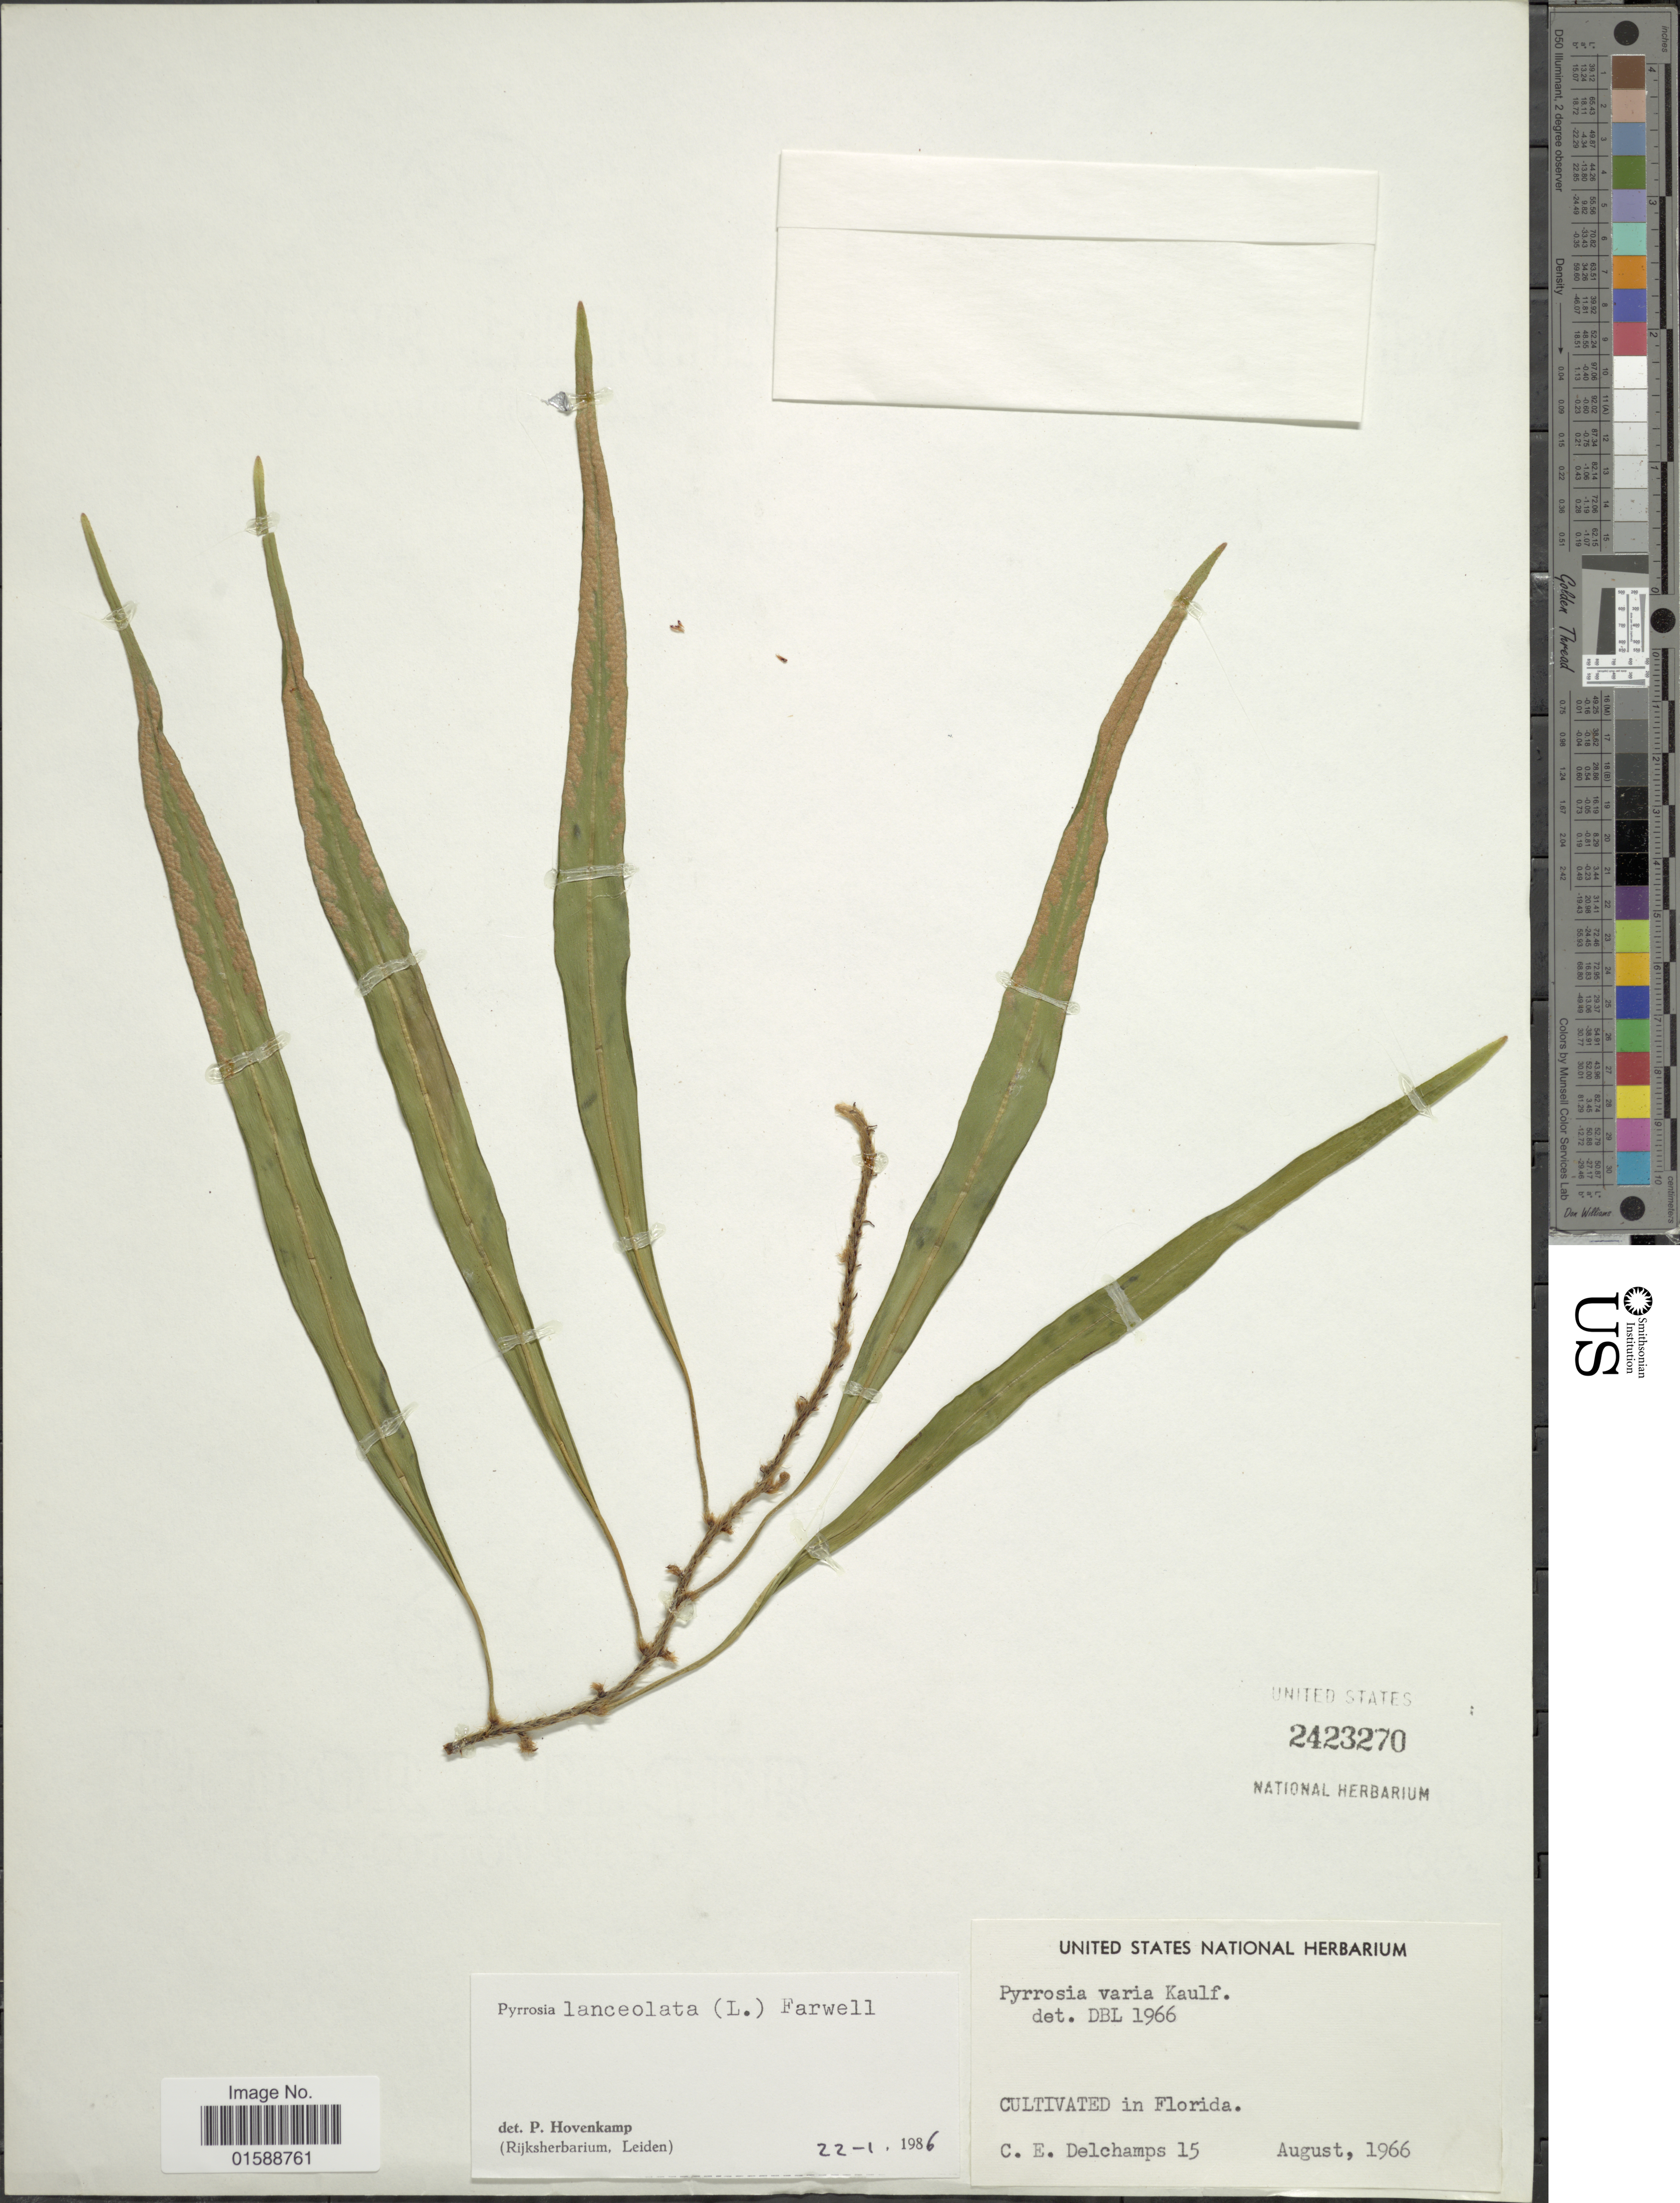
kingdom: Plantae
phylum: Tracheophyta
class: Polypodiopsida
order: Polypodiales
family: Polypodiaceae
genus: Pyrrosia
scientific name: Pyrrosia lanceolata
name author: (L.) Farw.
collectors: C. Delchamps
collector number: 15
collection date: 1966-08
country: United States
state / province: Florida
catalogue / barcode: US 2423270